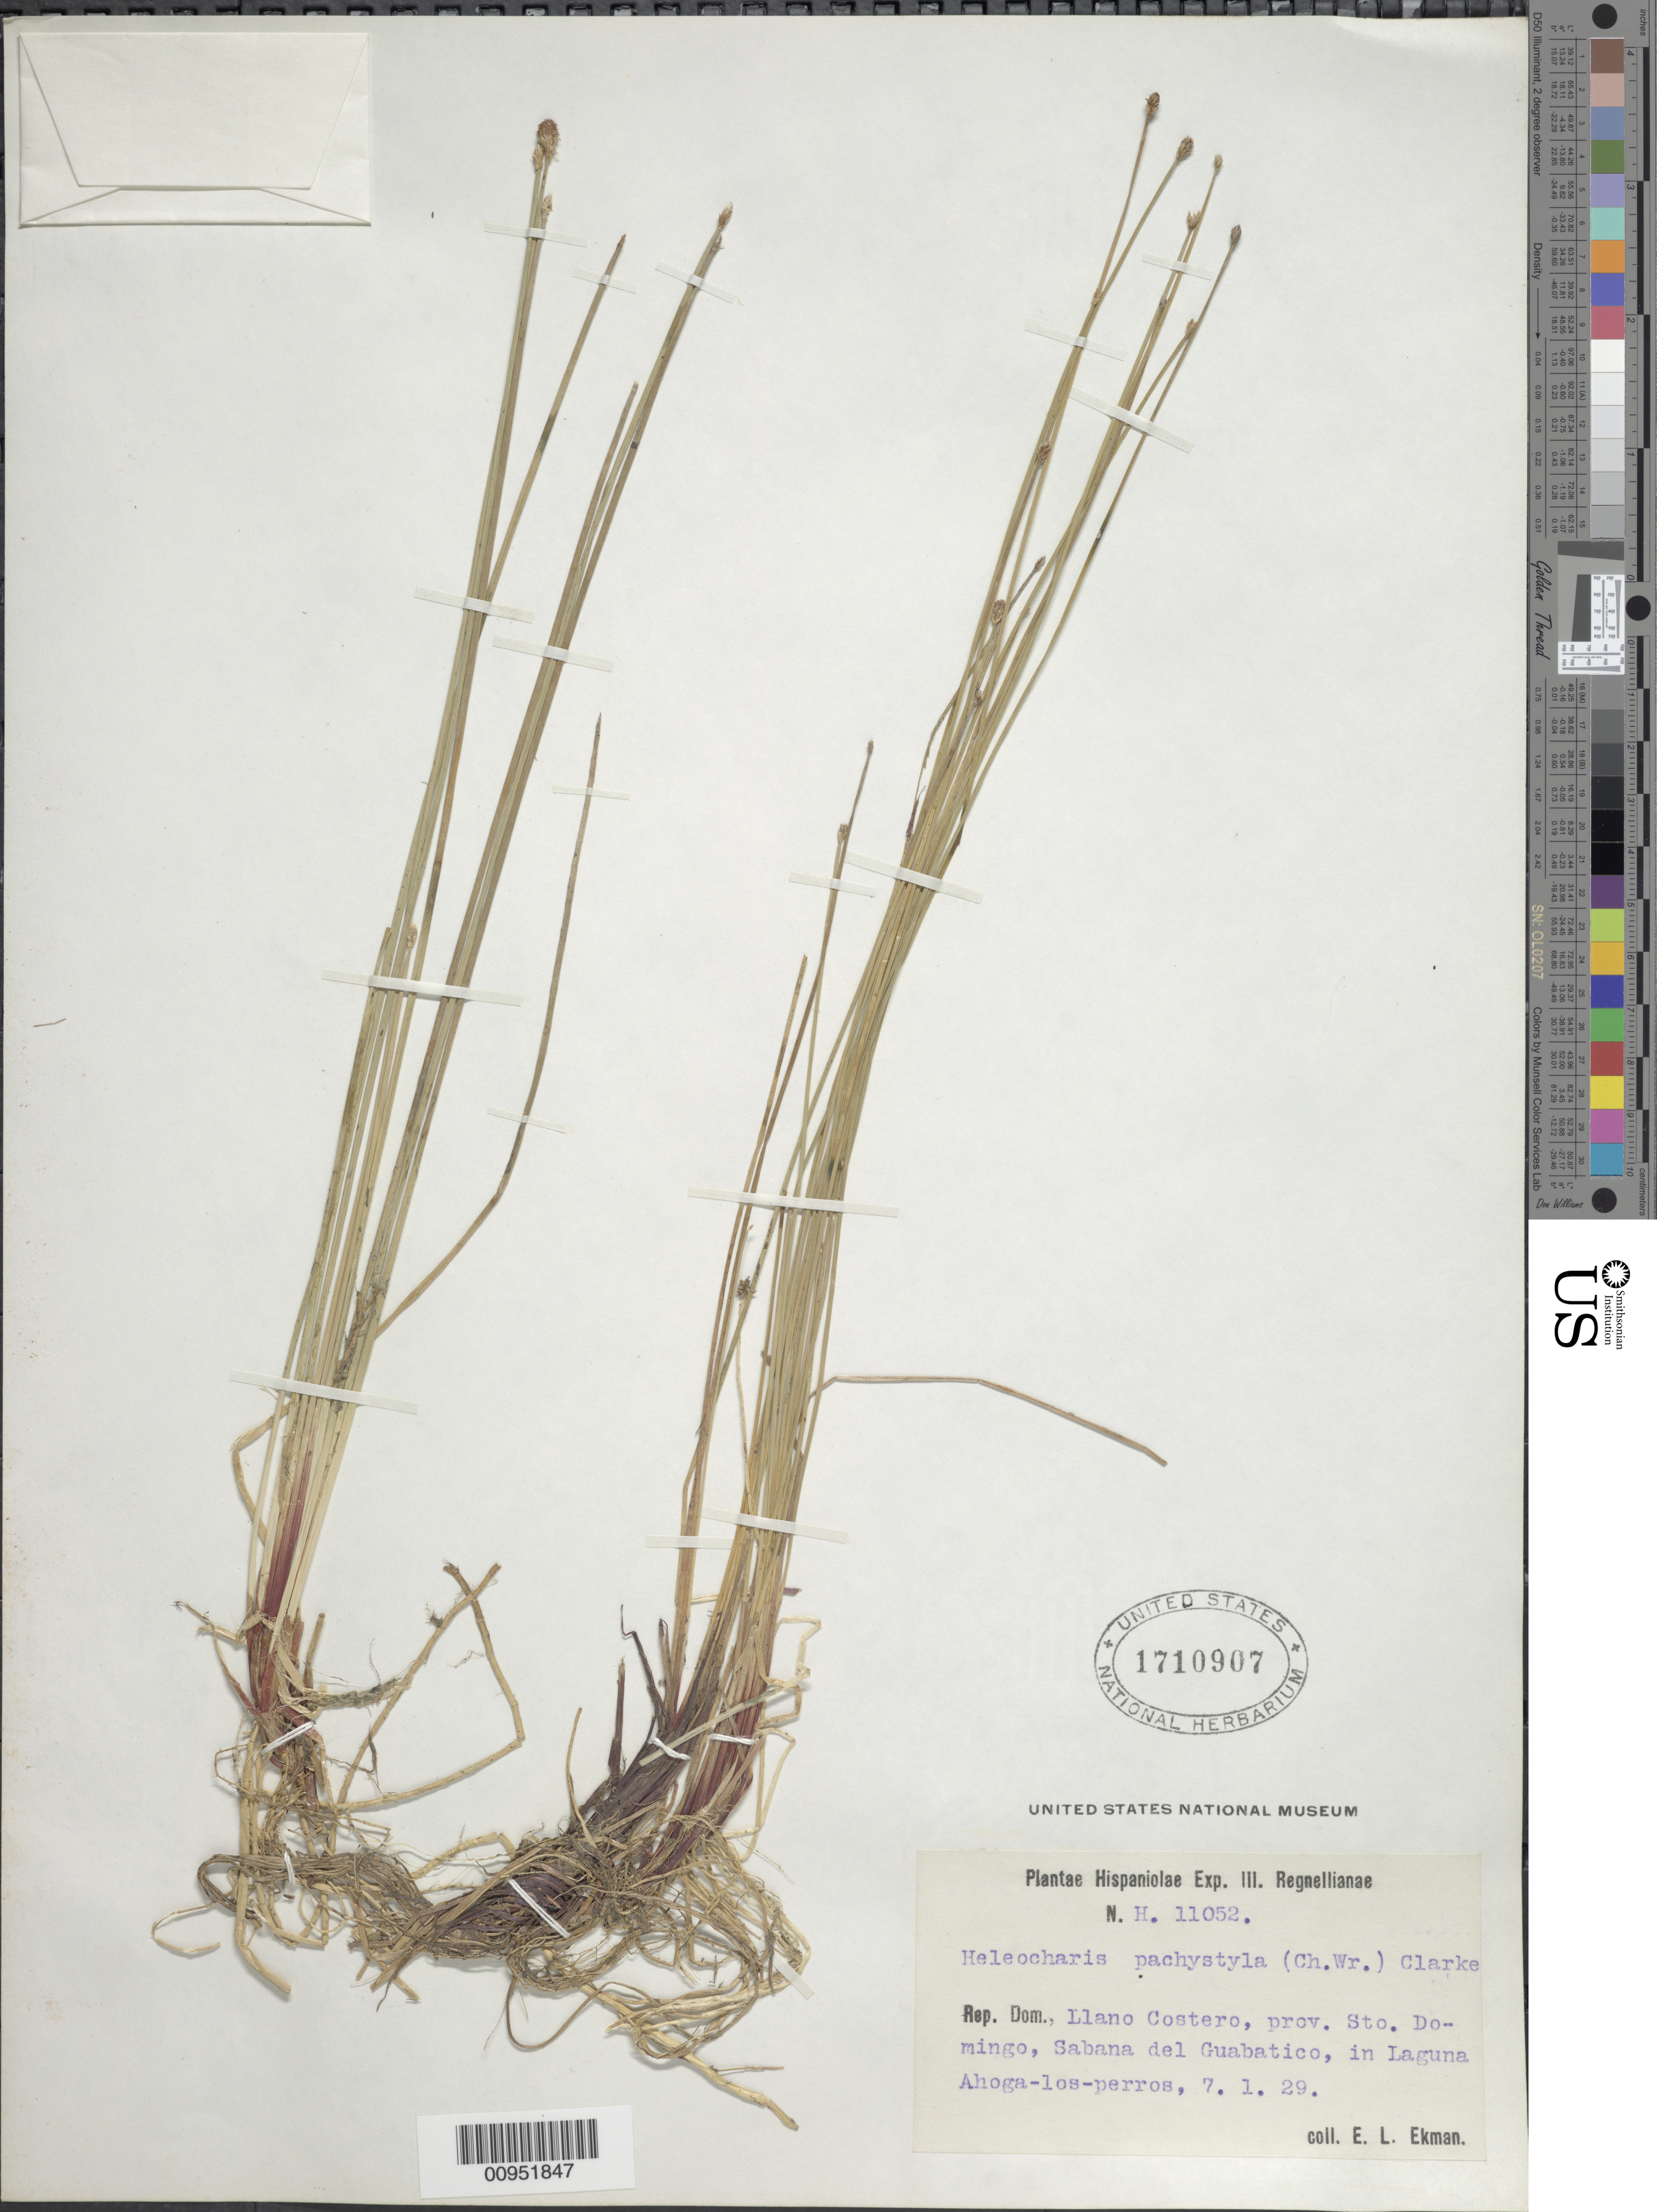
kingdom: Plantae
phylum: Tracheophyta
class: Liliopsida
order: Poales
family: Cyperaceae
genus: Eleocharis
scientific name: Eleocharis pachystyla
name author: (C. Wright) C.B. Clarke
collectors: E. L. Ekman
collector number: H 11052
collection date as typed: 07 Jan 1929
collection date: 1929-01-07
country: Dominican Republic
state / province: Santo Domingo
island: Hispaniola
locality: Llano Costero, Sabana del Guabatico, in Laguna Ahoga-los-perros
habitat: In laguna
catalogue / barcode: US 1710907